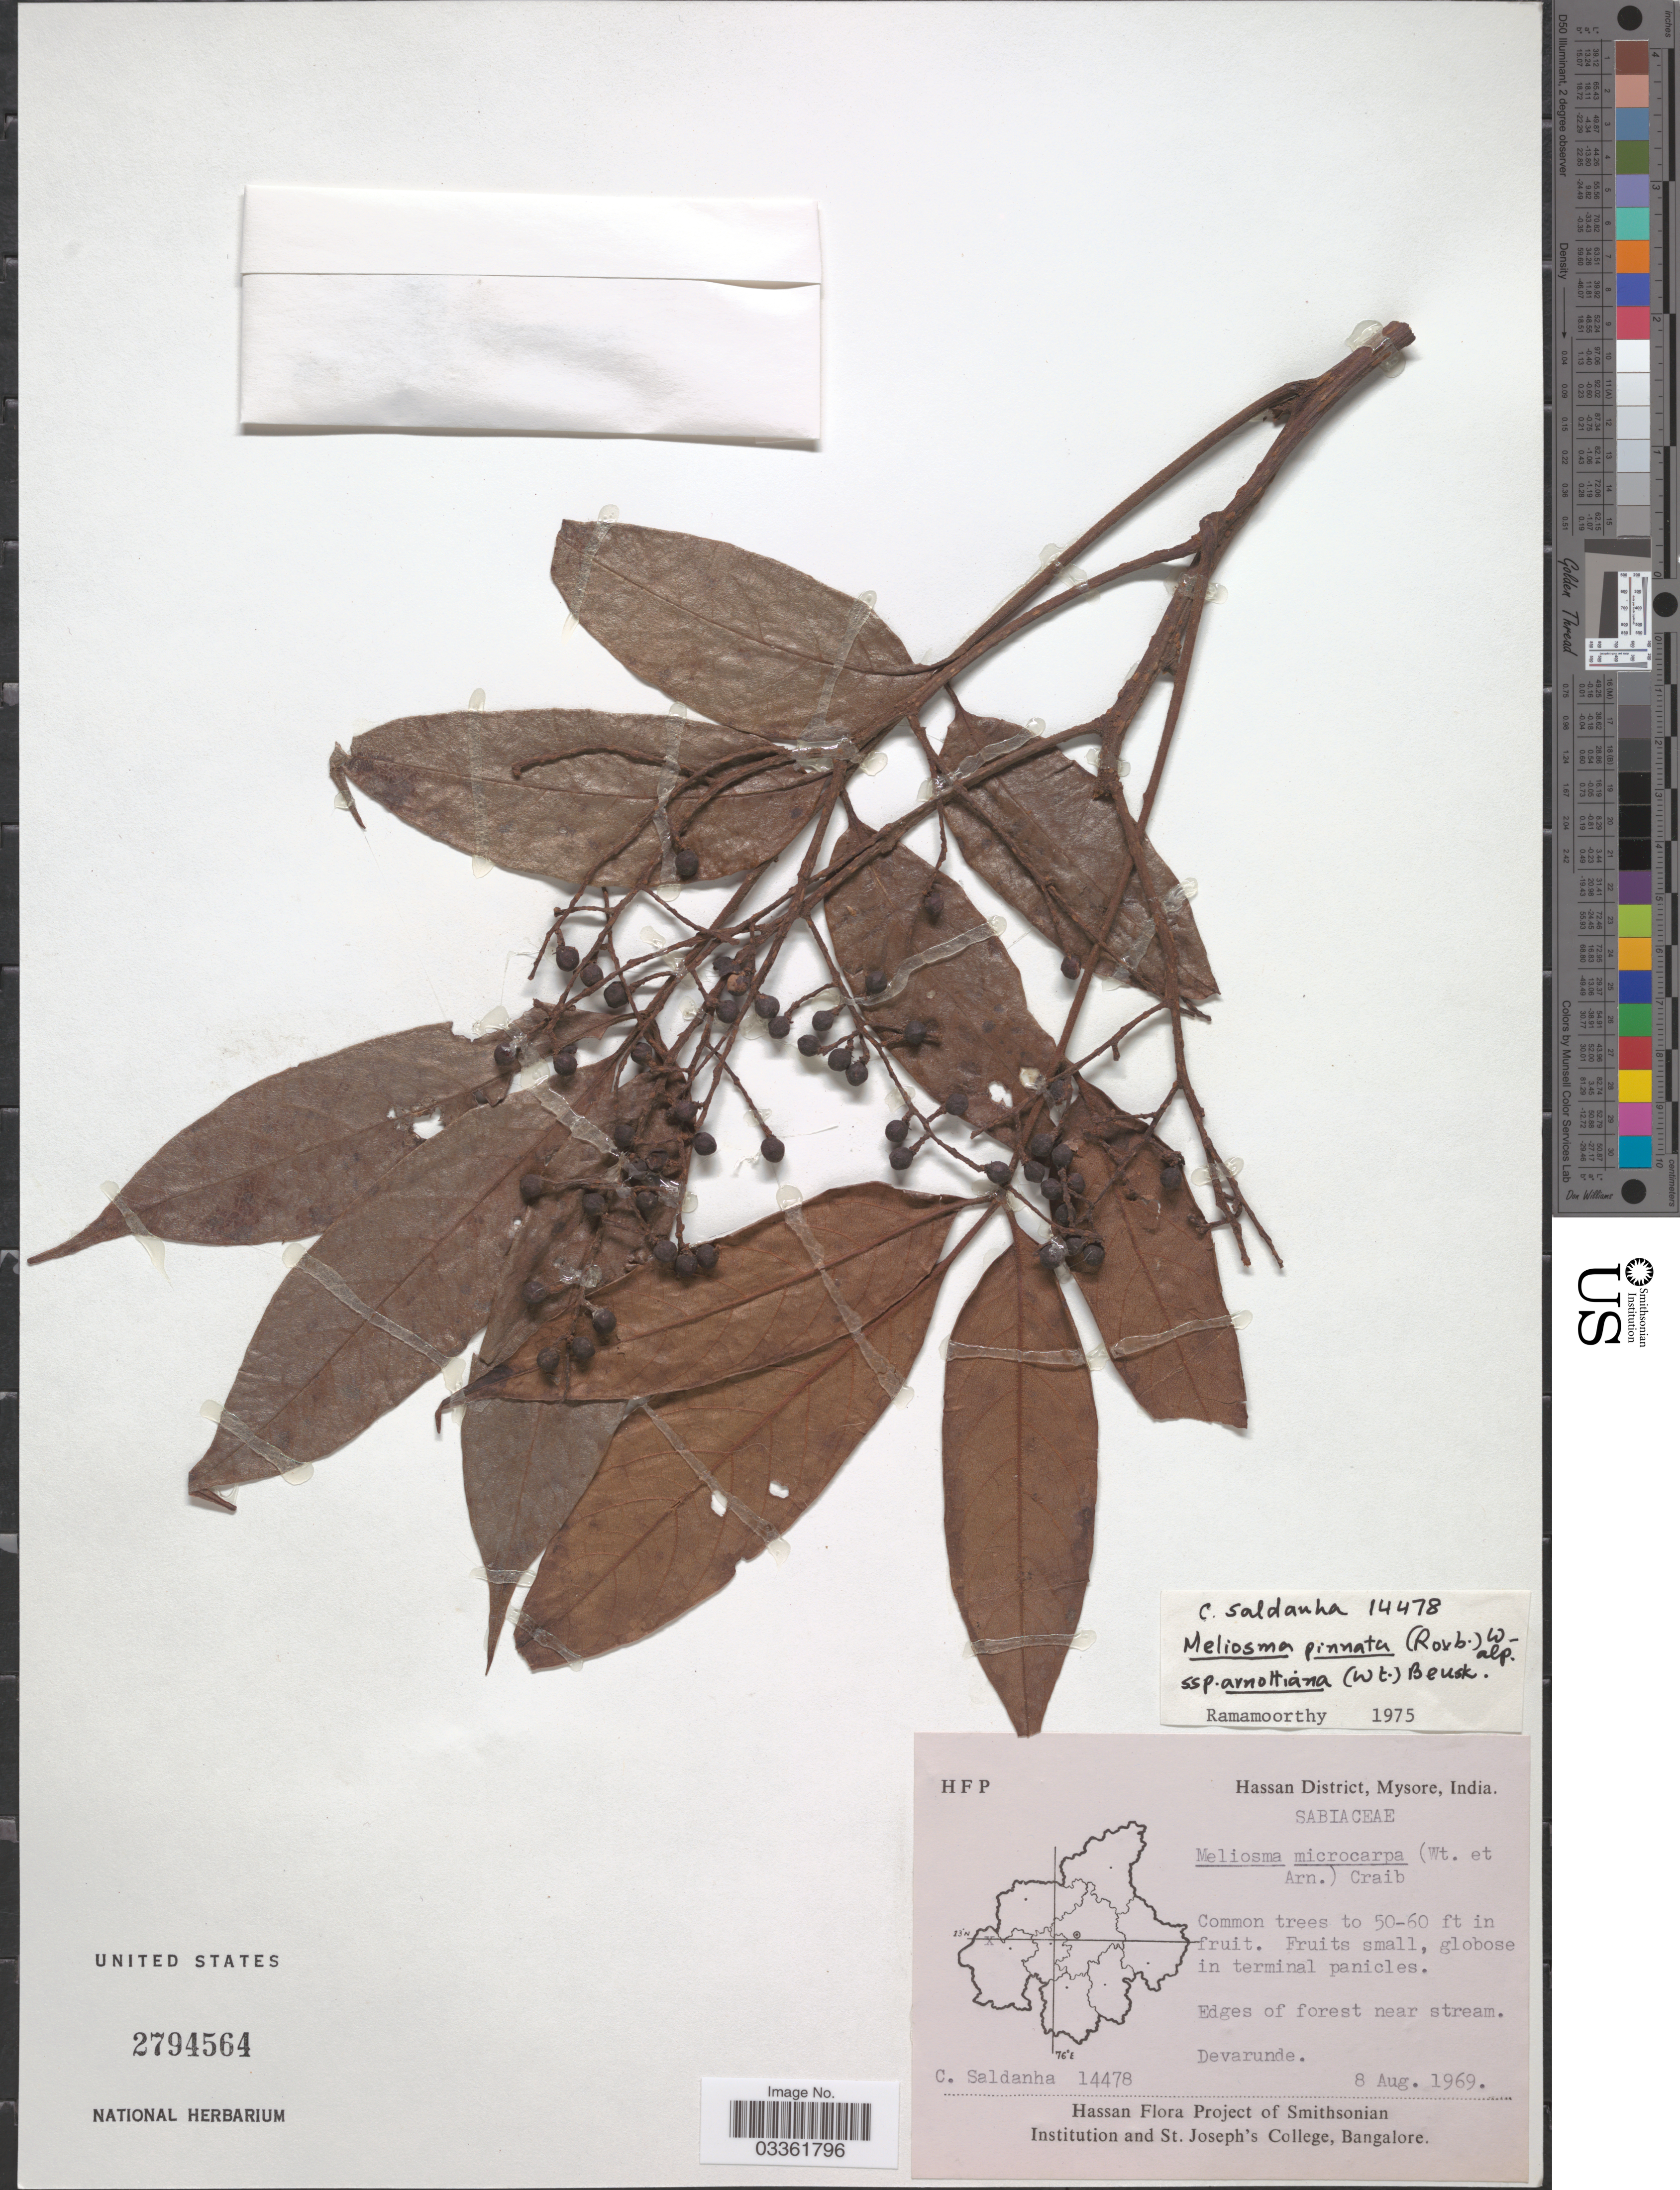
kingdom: Plantae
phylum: Tracheophyta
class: Magnoliopsida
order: Proteales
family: Sabiaceae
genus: Meliosma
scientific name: Meliosma pinnata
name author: Maxim.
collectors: C. Saldanha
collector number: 14478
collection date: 1969-08-08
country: India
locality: Hassan District, Mysore, Devarunde.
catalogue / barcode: US 2794564